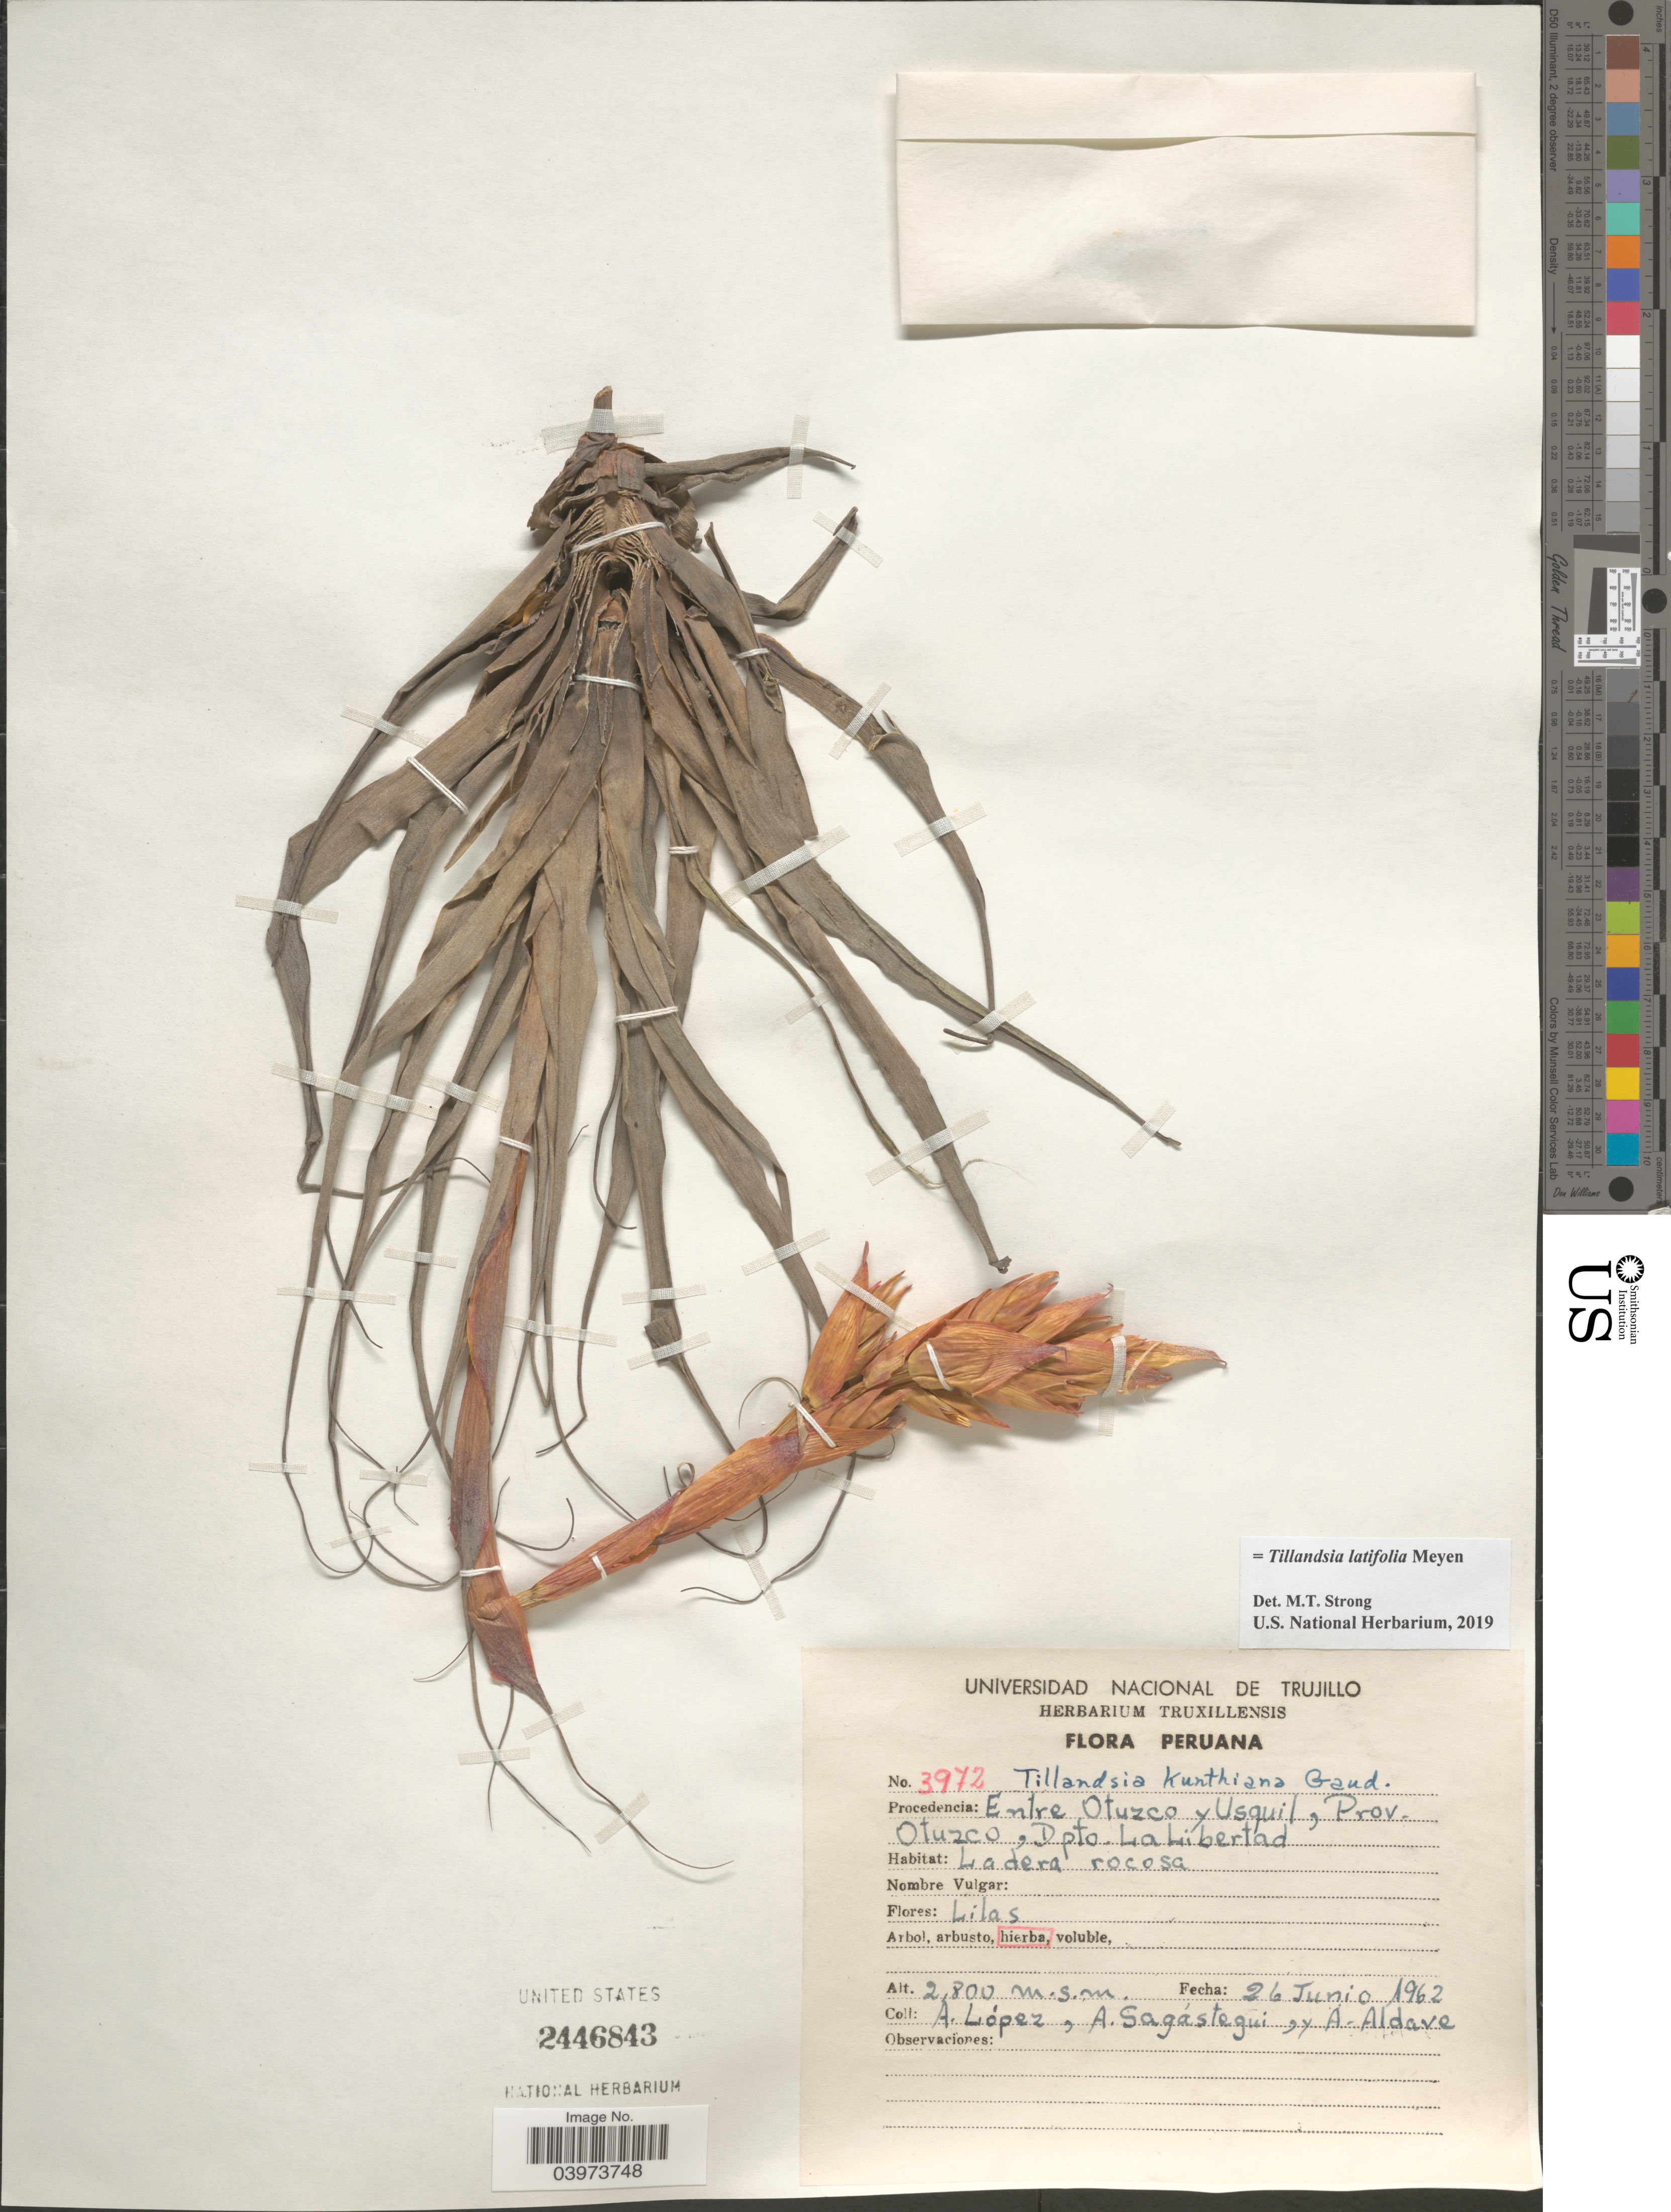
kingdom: Plantae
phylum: Tracheophyta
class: Liliopsida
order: Poales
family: Bromeliaceae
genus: Tillandsia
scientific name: Tillandsia latifolia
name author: Meyen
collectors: A. López, A. Sagastegui & A. Aldave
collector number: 3972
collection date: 1962-06-26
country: Peru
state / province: La Libertad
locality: Entre Otuzco y Usquil, Prov. Otuzco, Dpto. La Libertad.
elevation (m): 2800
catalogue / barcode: US 2446843